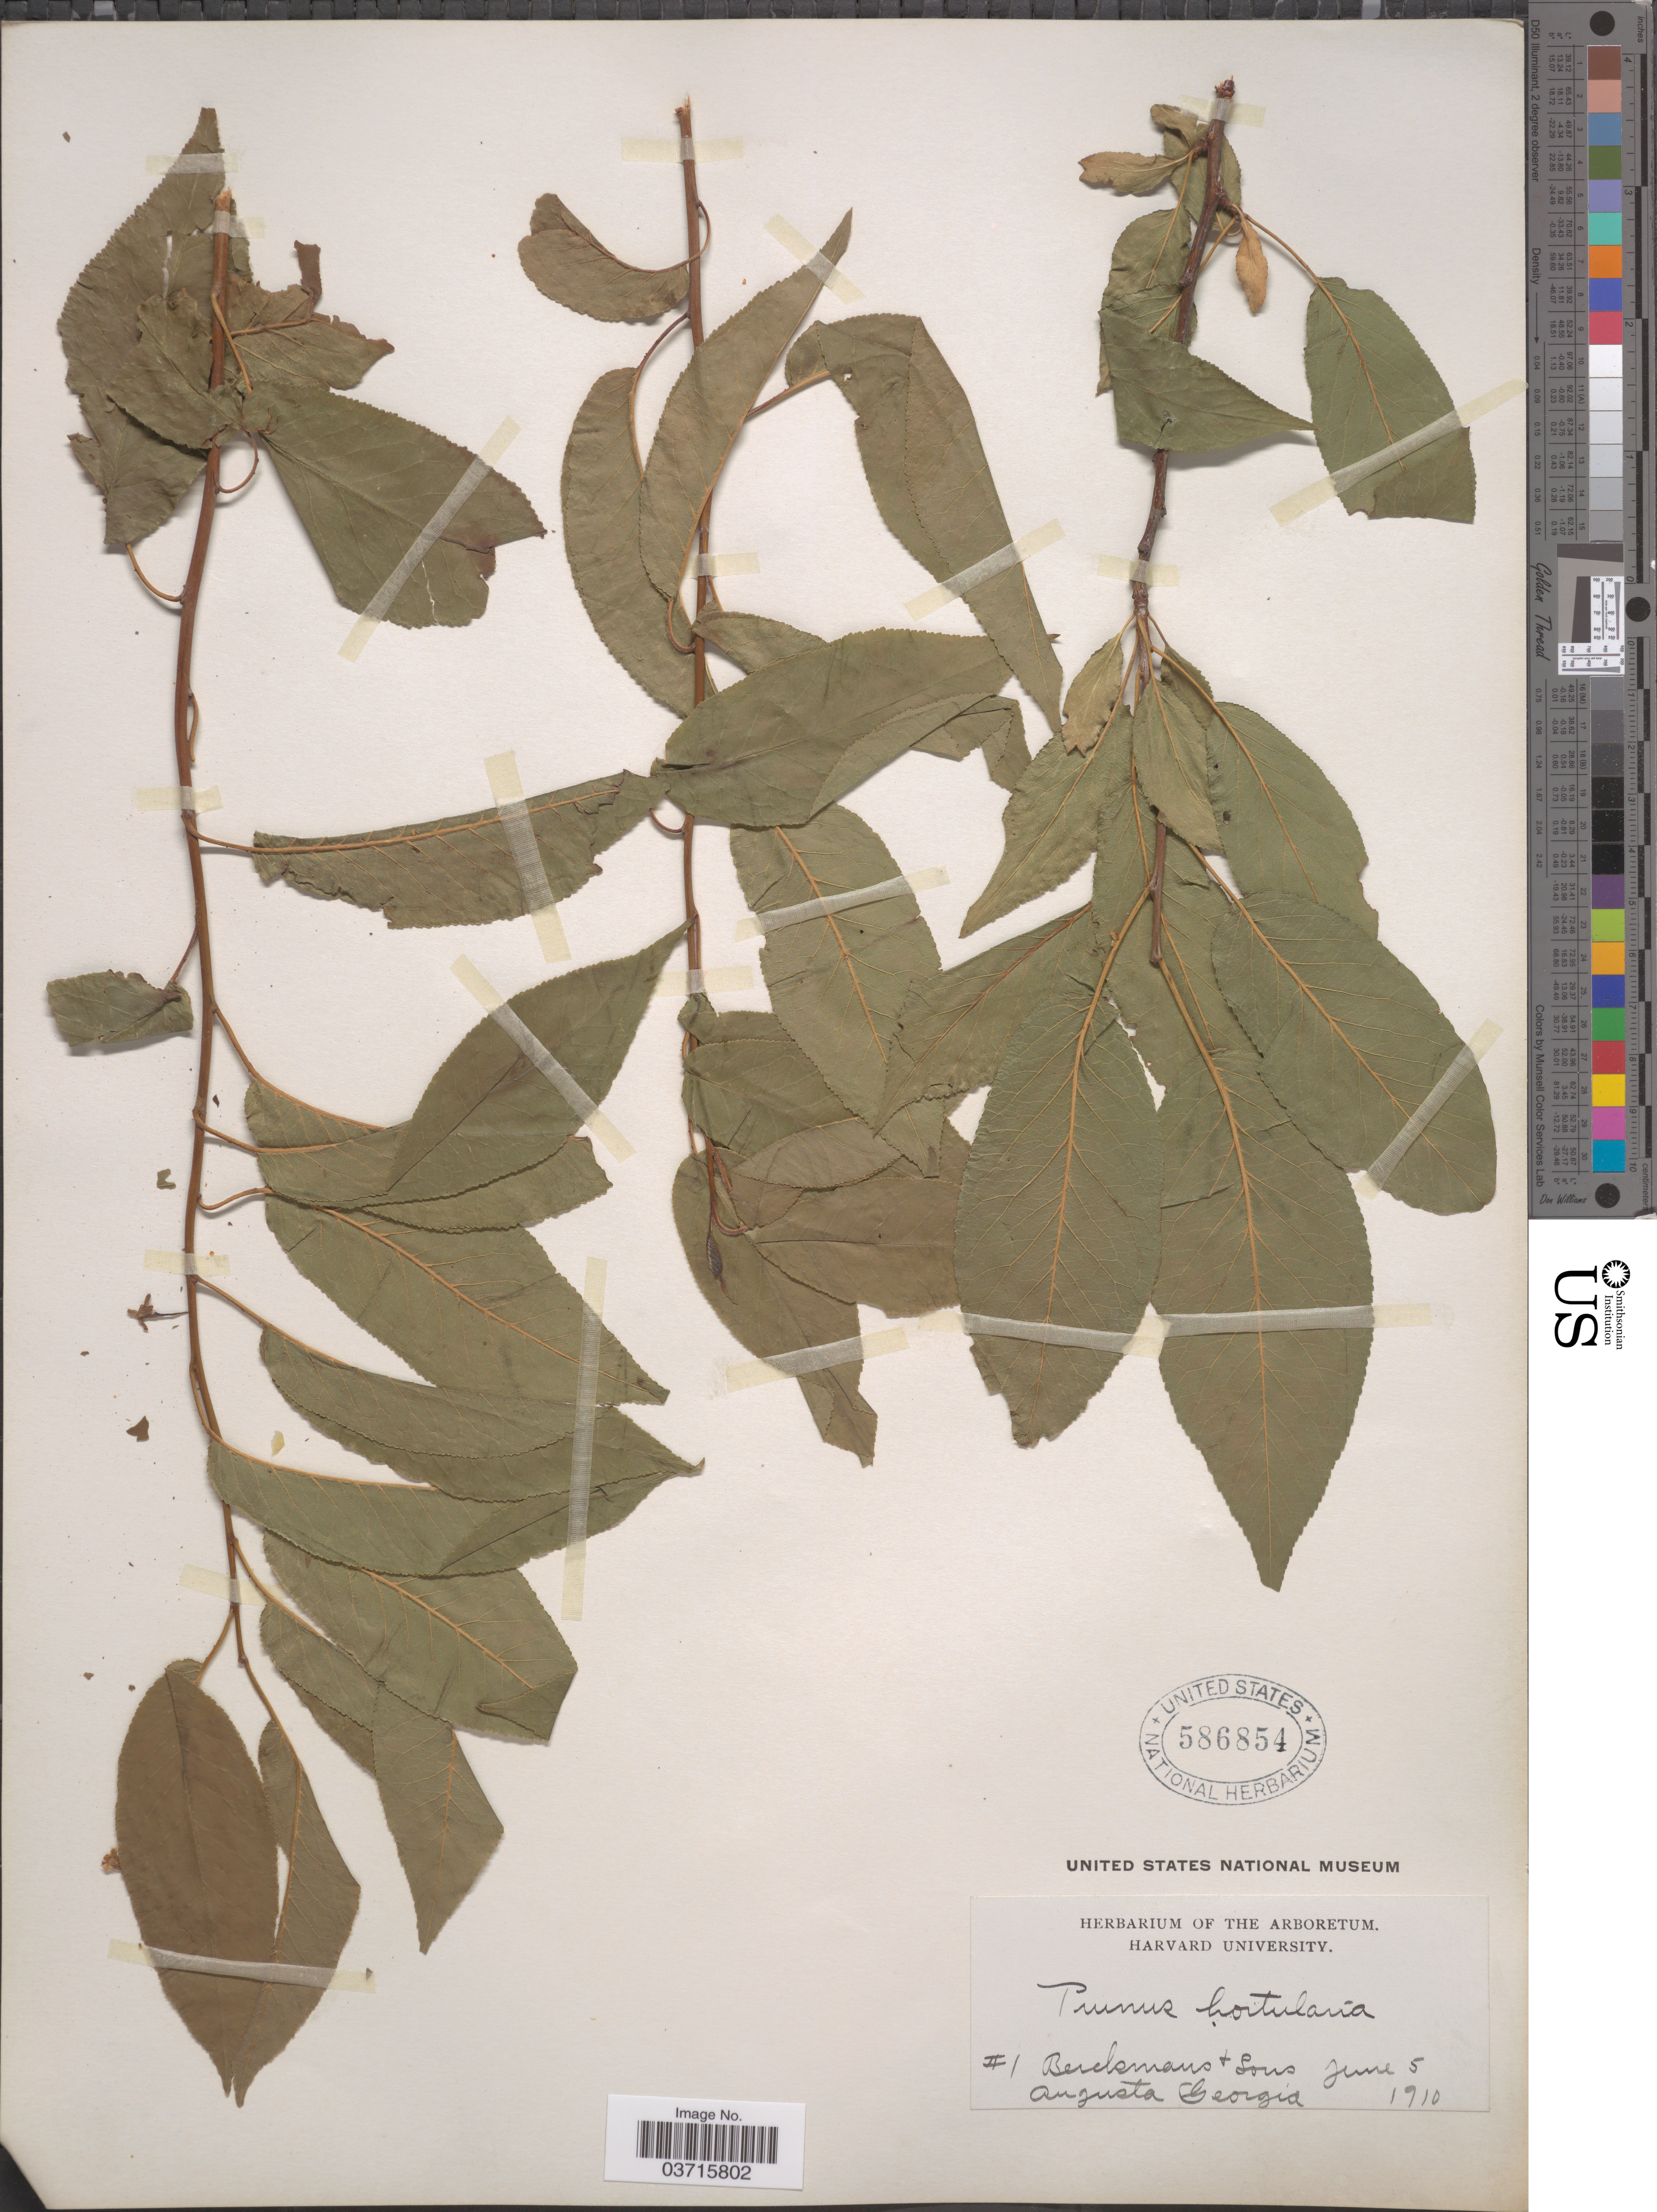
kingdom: Plantae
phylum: Tracheophyta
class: Magnoliopsida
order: Rosales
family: Rosaceae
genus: Prunus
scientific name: Prunus hortulana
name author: L.H. Bailey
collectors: -. Berckmans & Sons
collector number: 1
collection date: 1910-06-05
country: United States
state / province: Georgia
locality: Augusta.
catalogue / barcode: US 586854